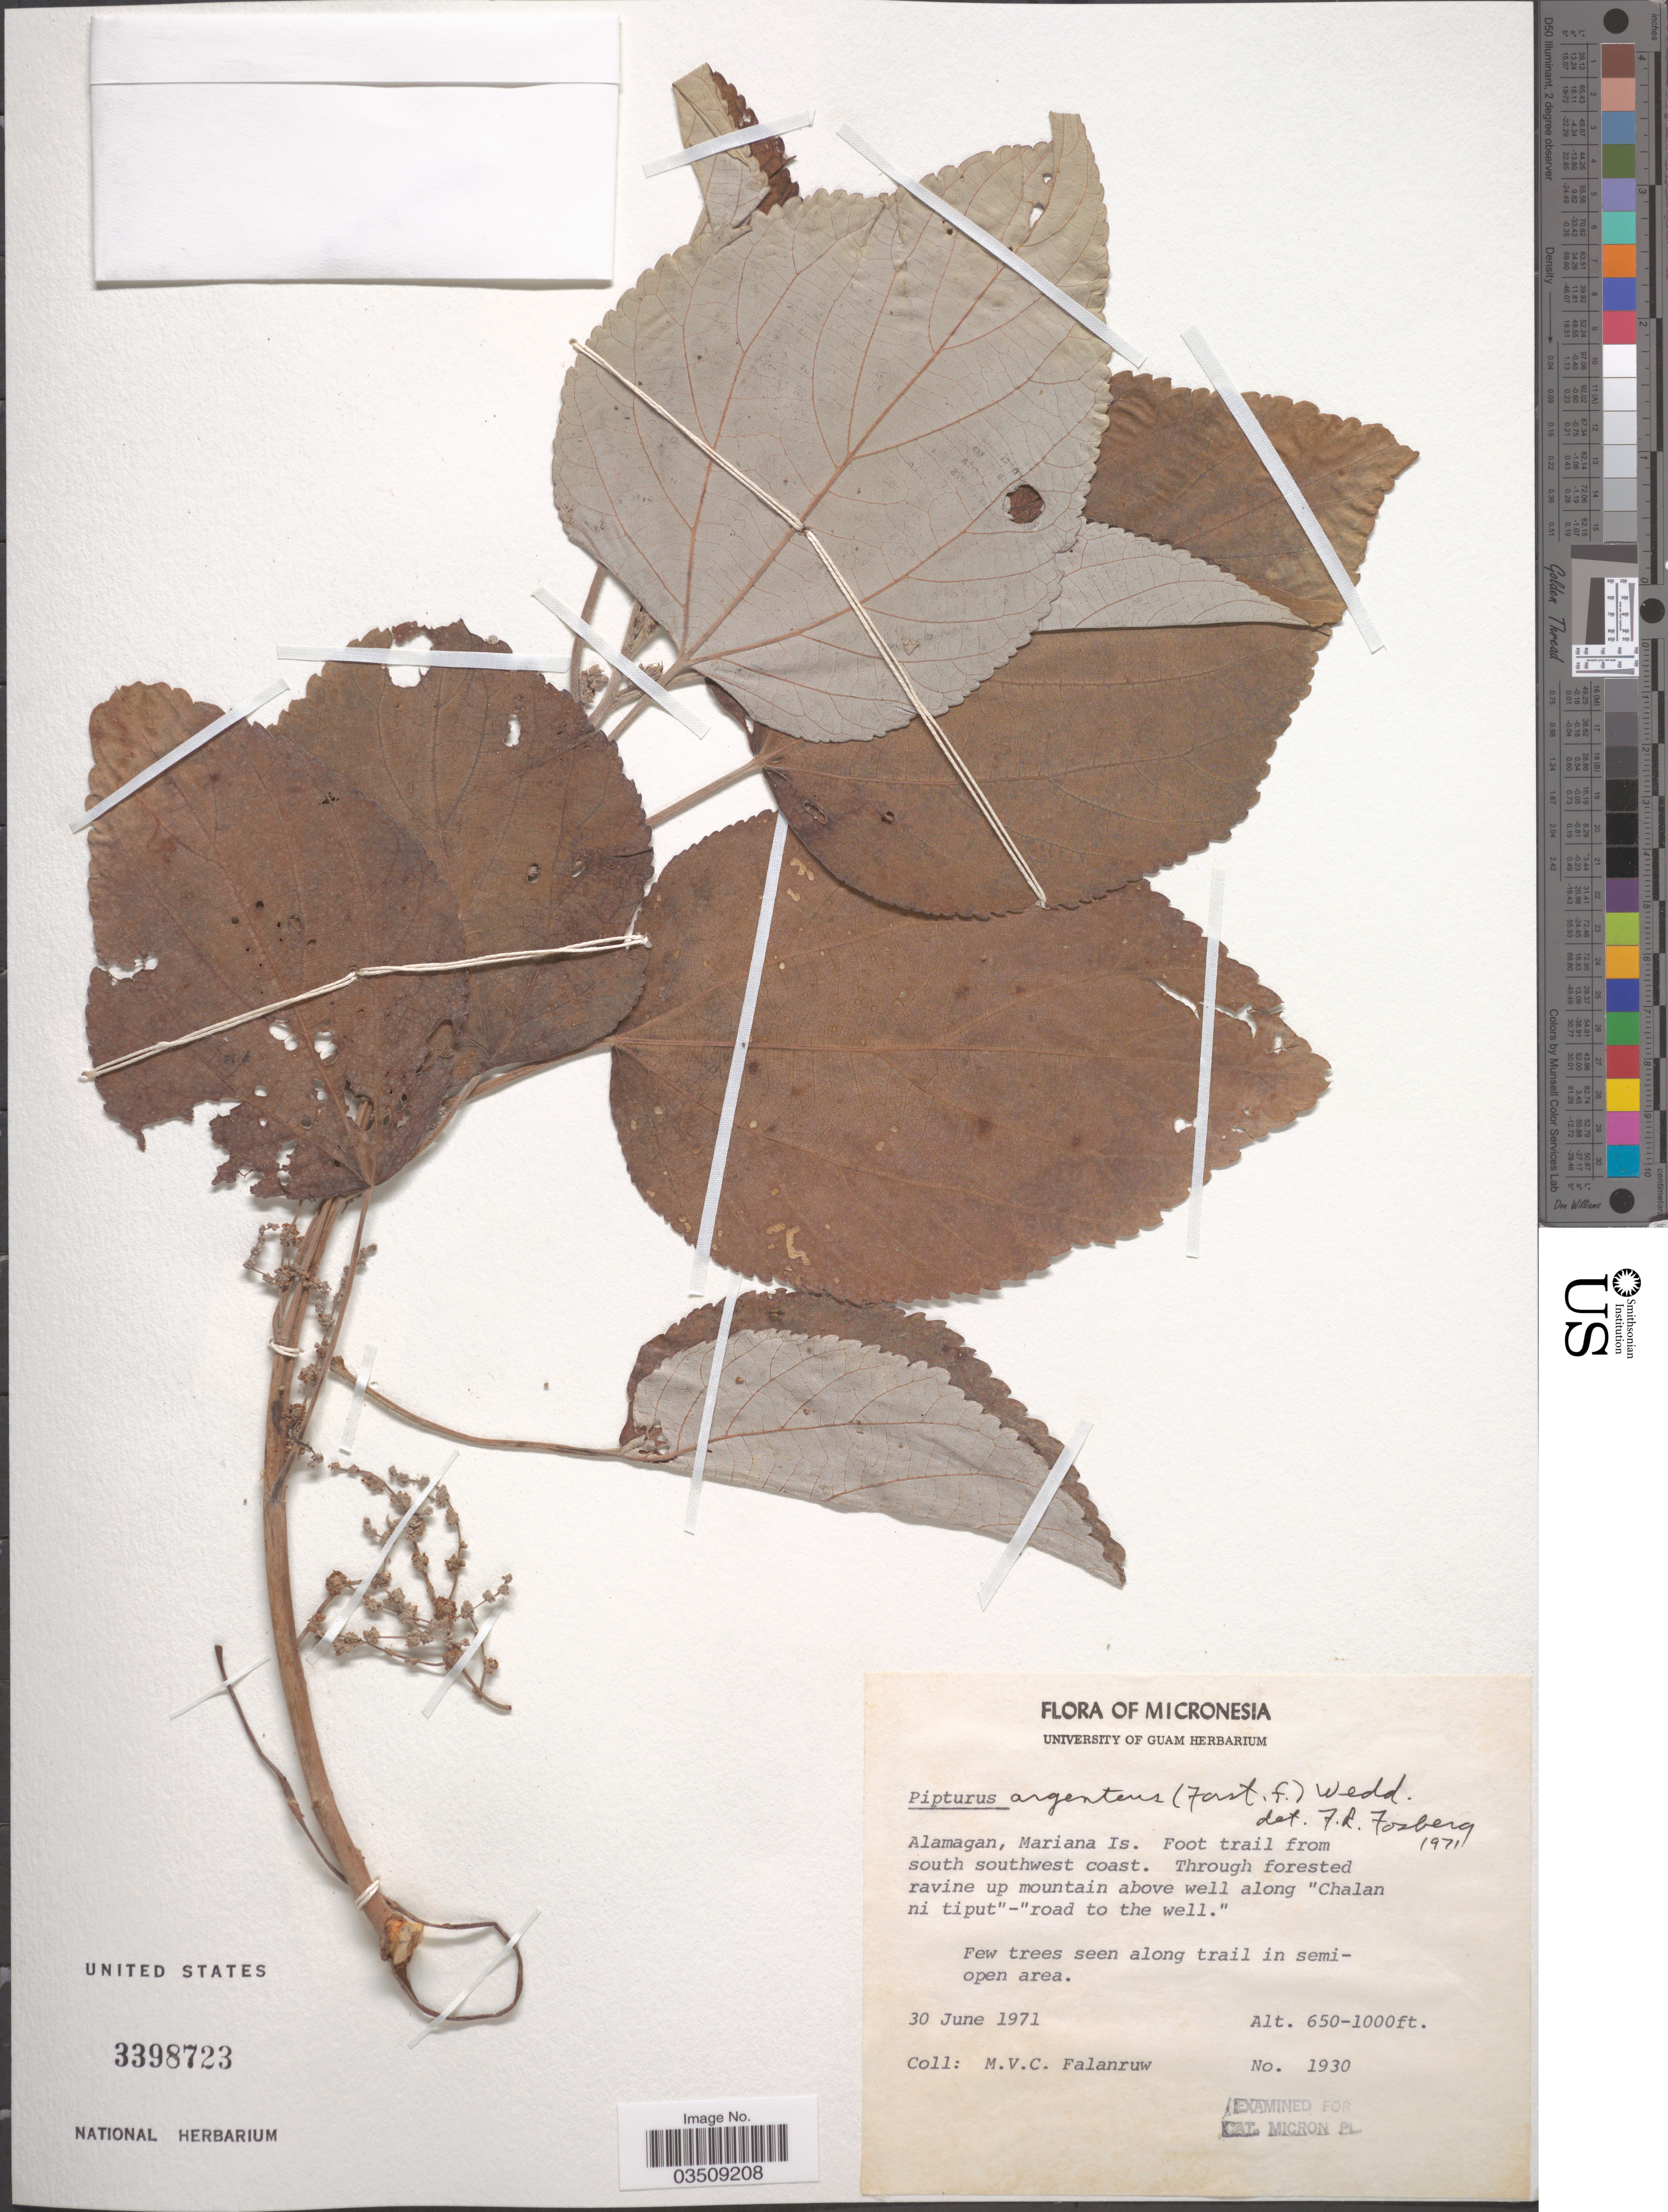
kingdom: Plantae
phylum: Tracheophyta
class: Magnoliopsida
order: Rosales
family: Urticaceae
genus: Pipturus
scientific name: Pipturus argenteus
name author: (G. Forst.) Wedd.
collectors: M. V. Falanruw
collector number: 1930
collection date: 1971-06-30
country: Northern Mariana Islands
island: Alamagan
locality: Alamagan, Mariana Is. Foot trail from south southwest coast. Through forested ravine up mountain above well along "Chalan ni tiput"-"road to the well".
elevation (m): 198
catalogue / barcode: US 3398723